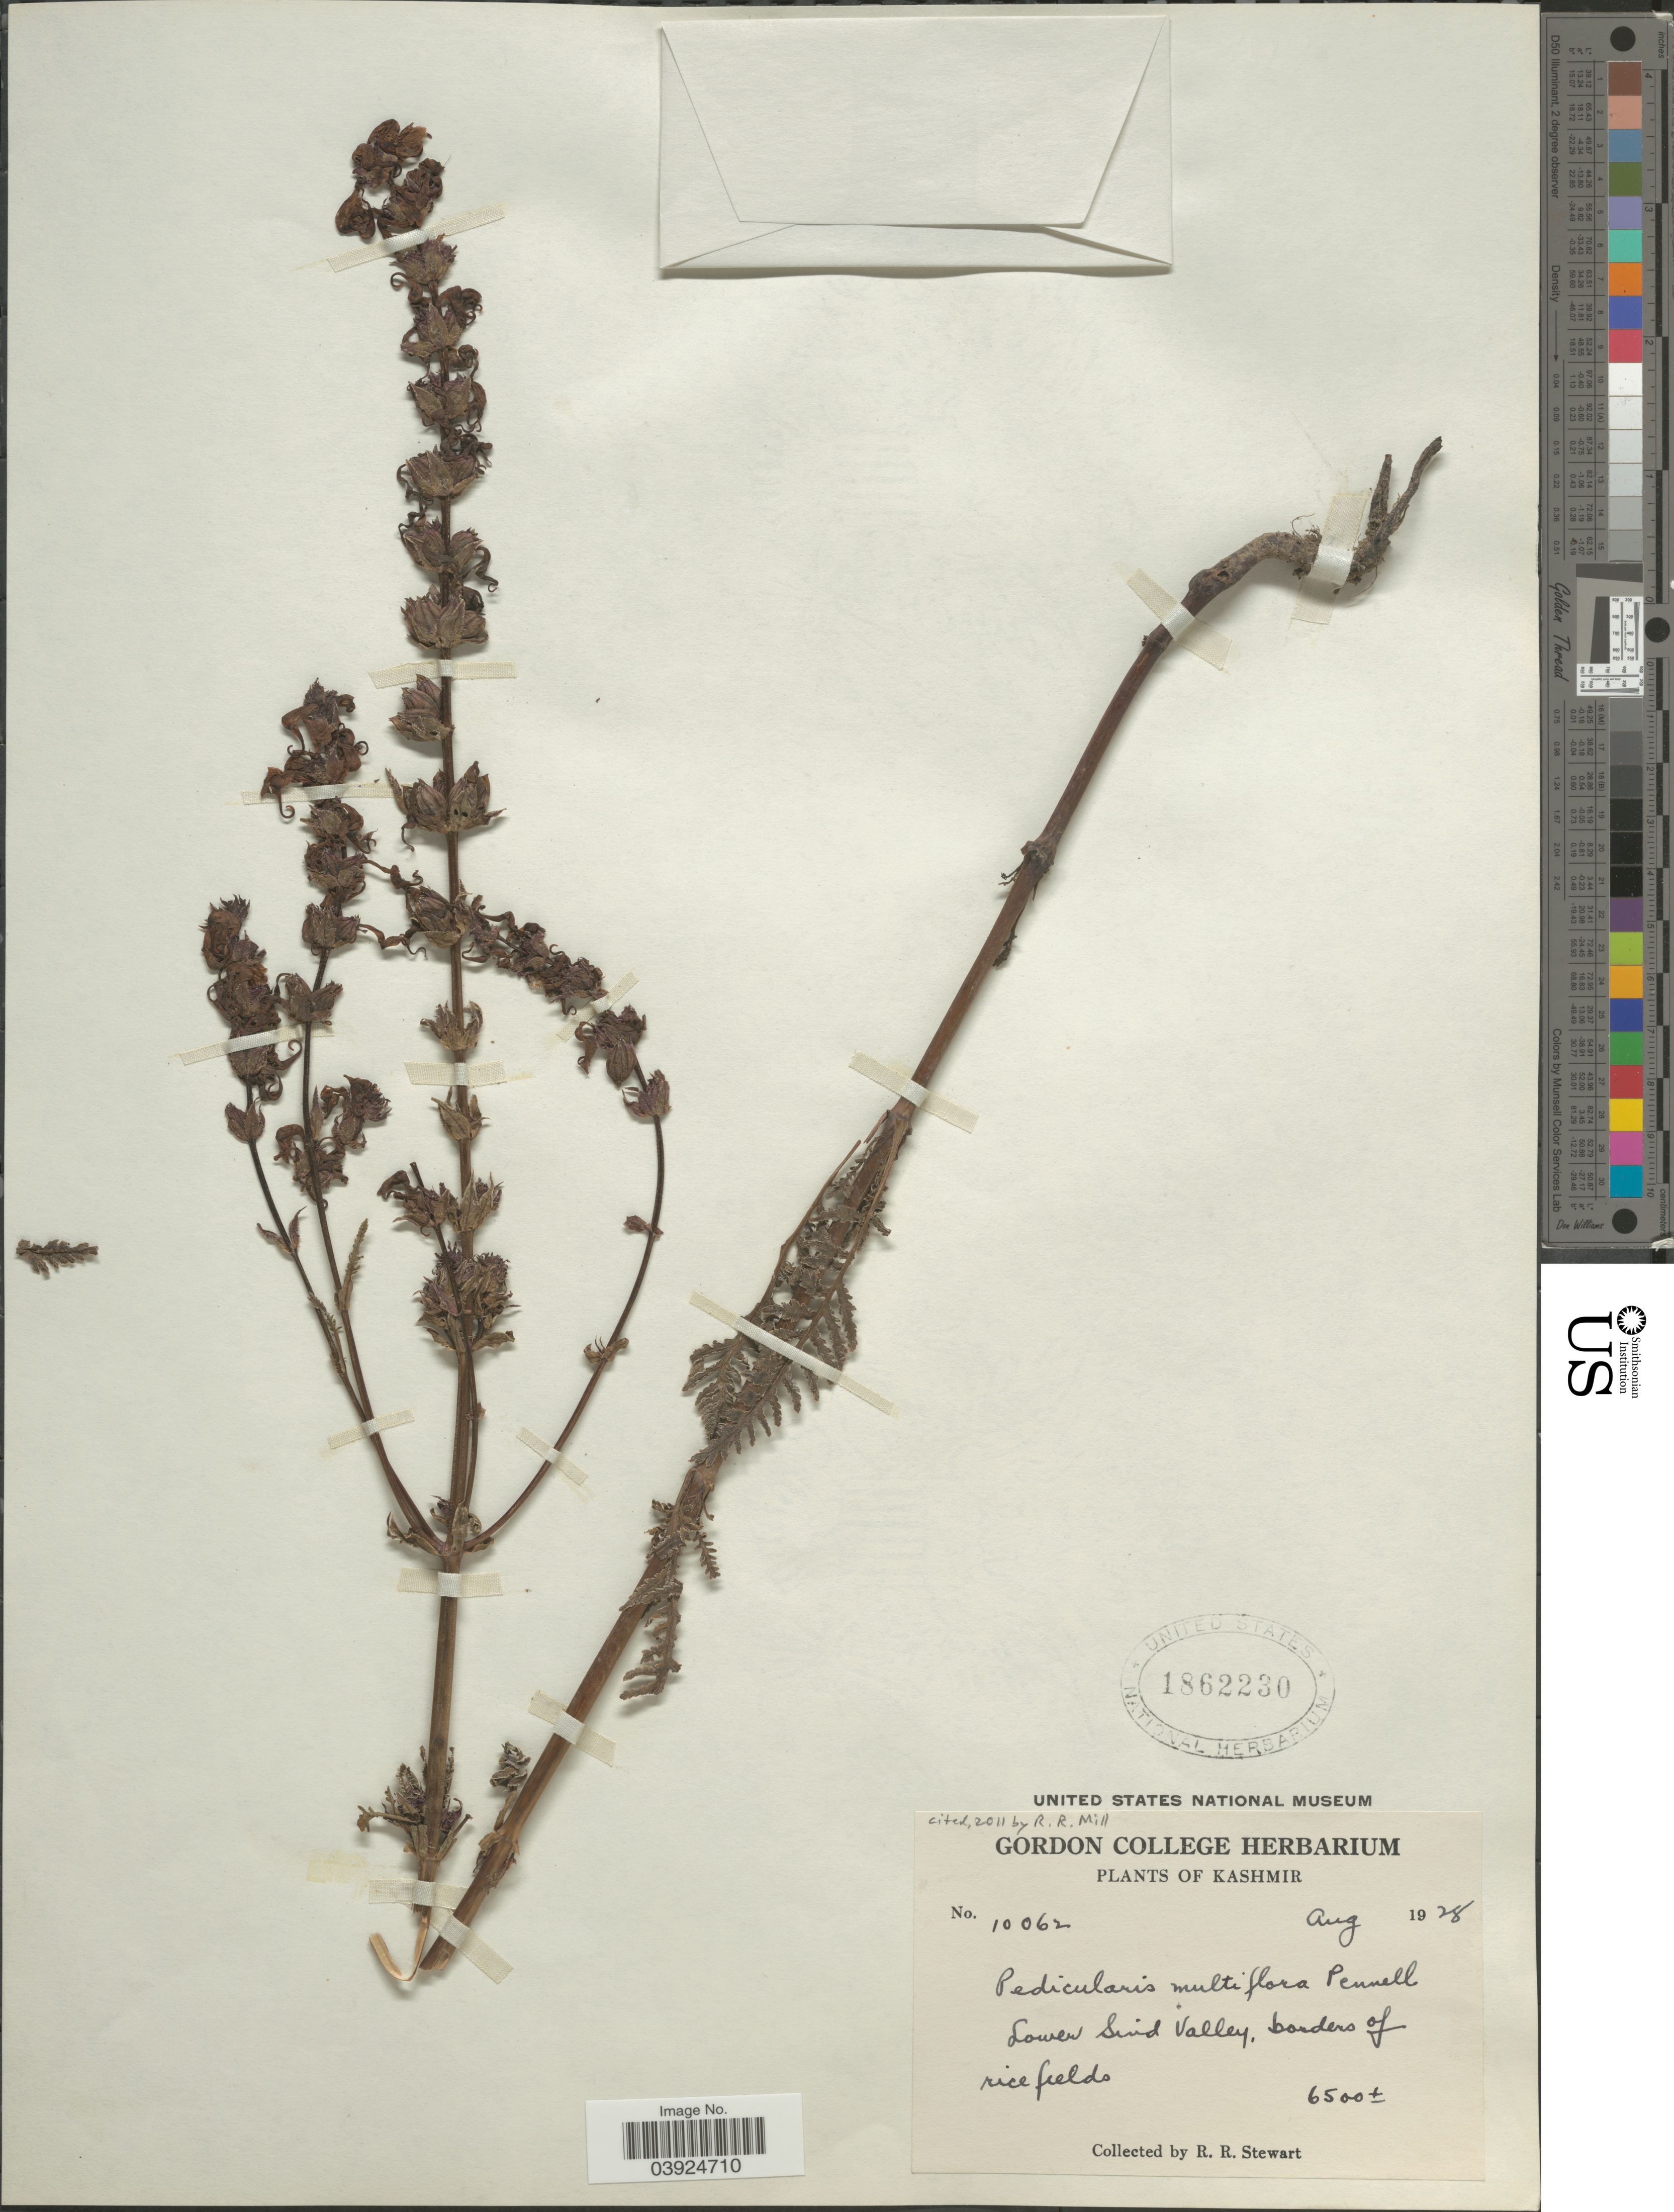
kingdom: Plantae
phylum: Tracheophyta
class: Magnoliopsida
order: Lamiales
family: Orobanchaceae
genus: Pedicularis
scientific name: Pedicularis multiflora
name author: Pennell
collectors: R. Stewart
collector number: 10062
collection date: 1928-08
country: India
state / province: Jammu and Kashmir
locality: Kashmir. Lower Sind Valley, borders of rice fields.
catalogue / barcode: US 1862230